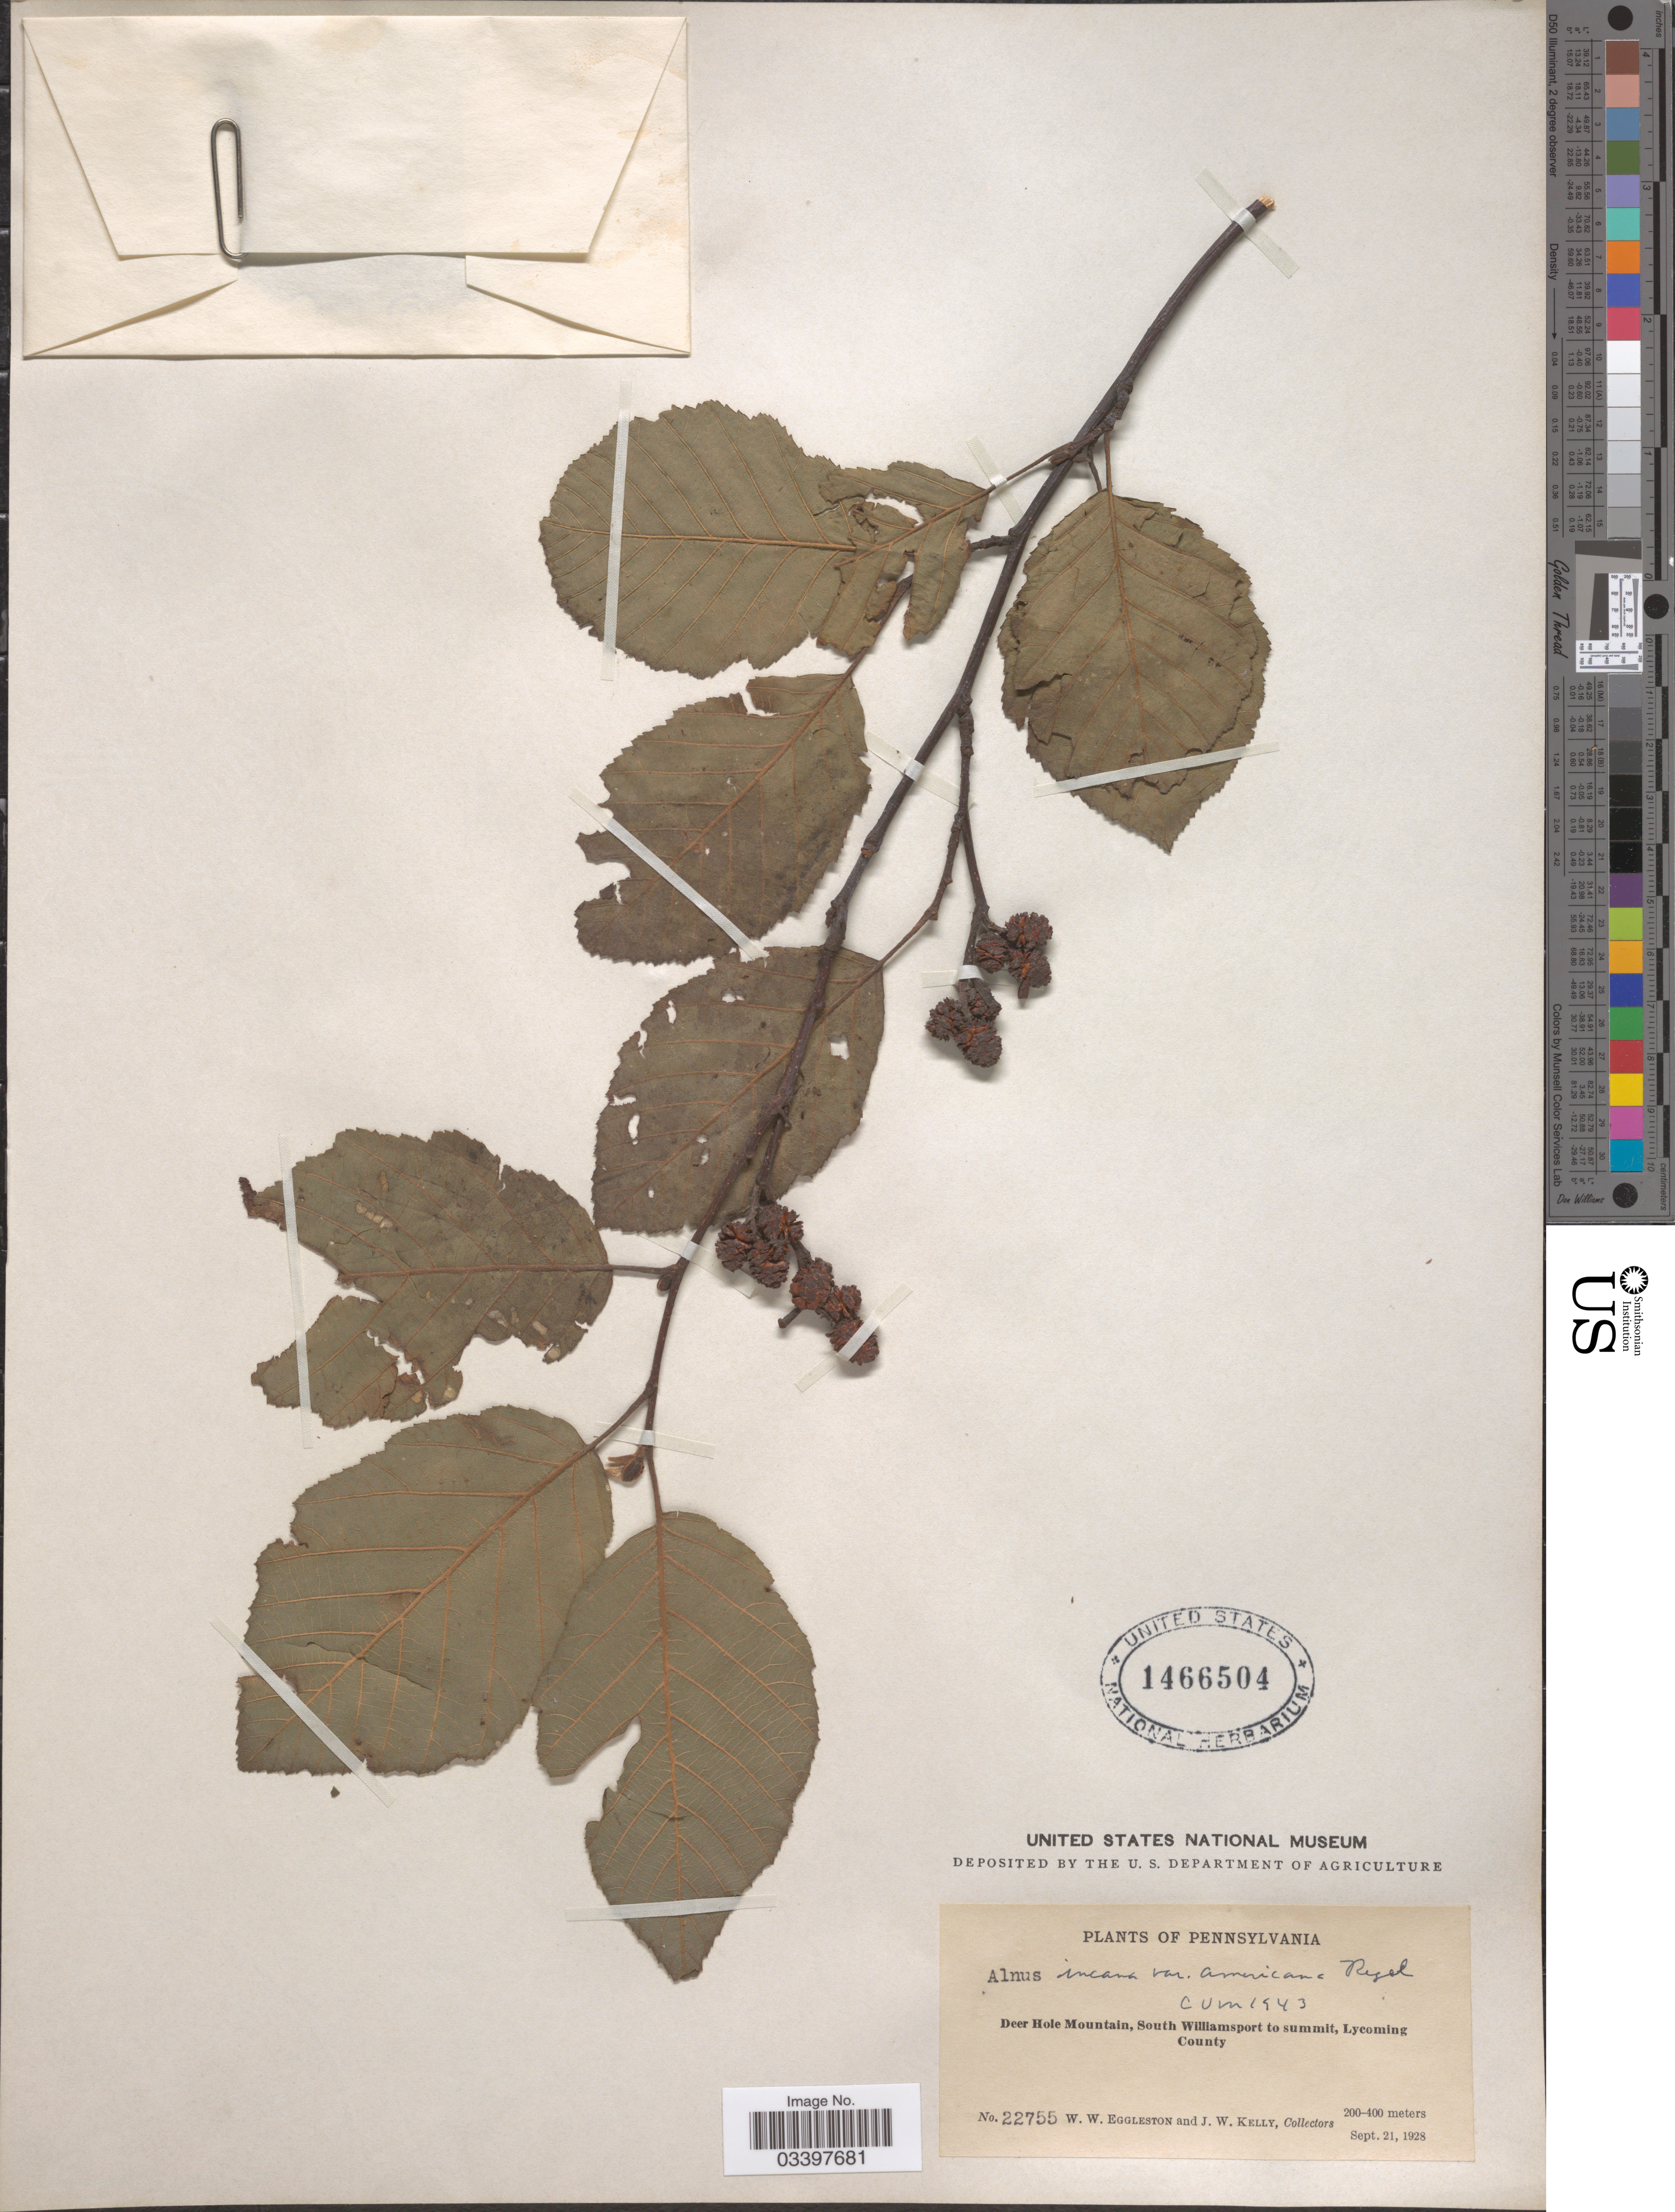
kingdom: Plantae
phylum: Tracheophyta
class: Magnoliopsida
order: Fagales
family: Betulaceae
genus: Alnus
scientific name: Alnus incana subsp. rugosa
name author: (Du Roi) R.T. Clausen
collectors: W. W. Eggleston & J. Kelly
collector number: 22755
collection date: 1928-09-21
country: United States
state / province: Pennsylvania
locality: Deer Hole Mountain, South Williamsport to summit, Lycoming County.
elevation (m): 200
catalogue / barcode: US 1466504